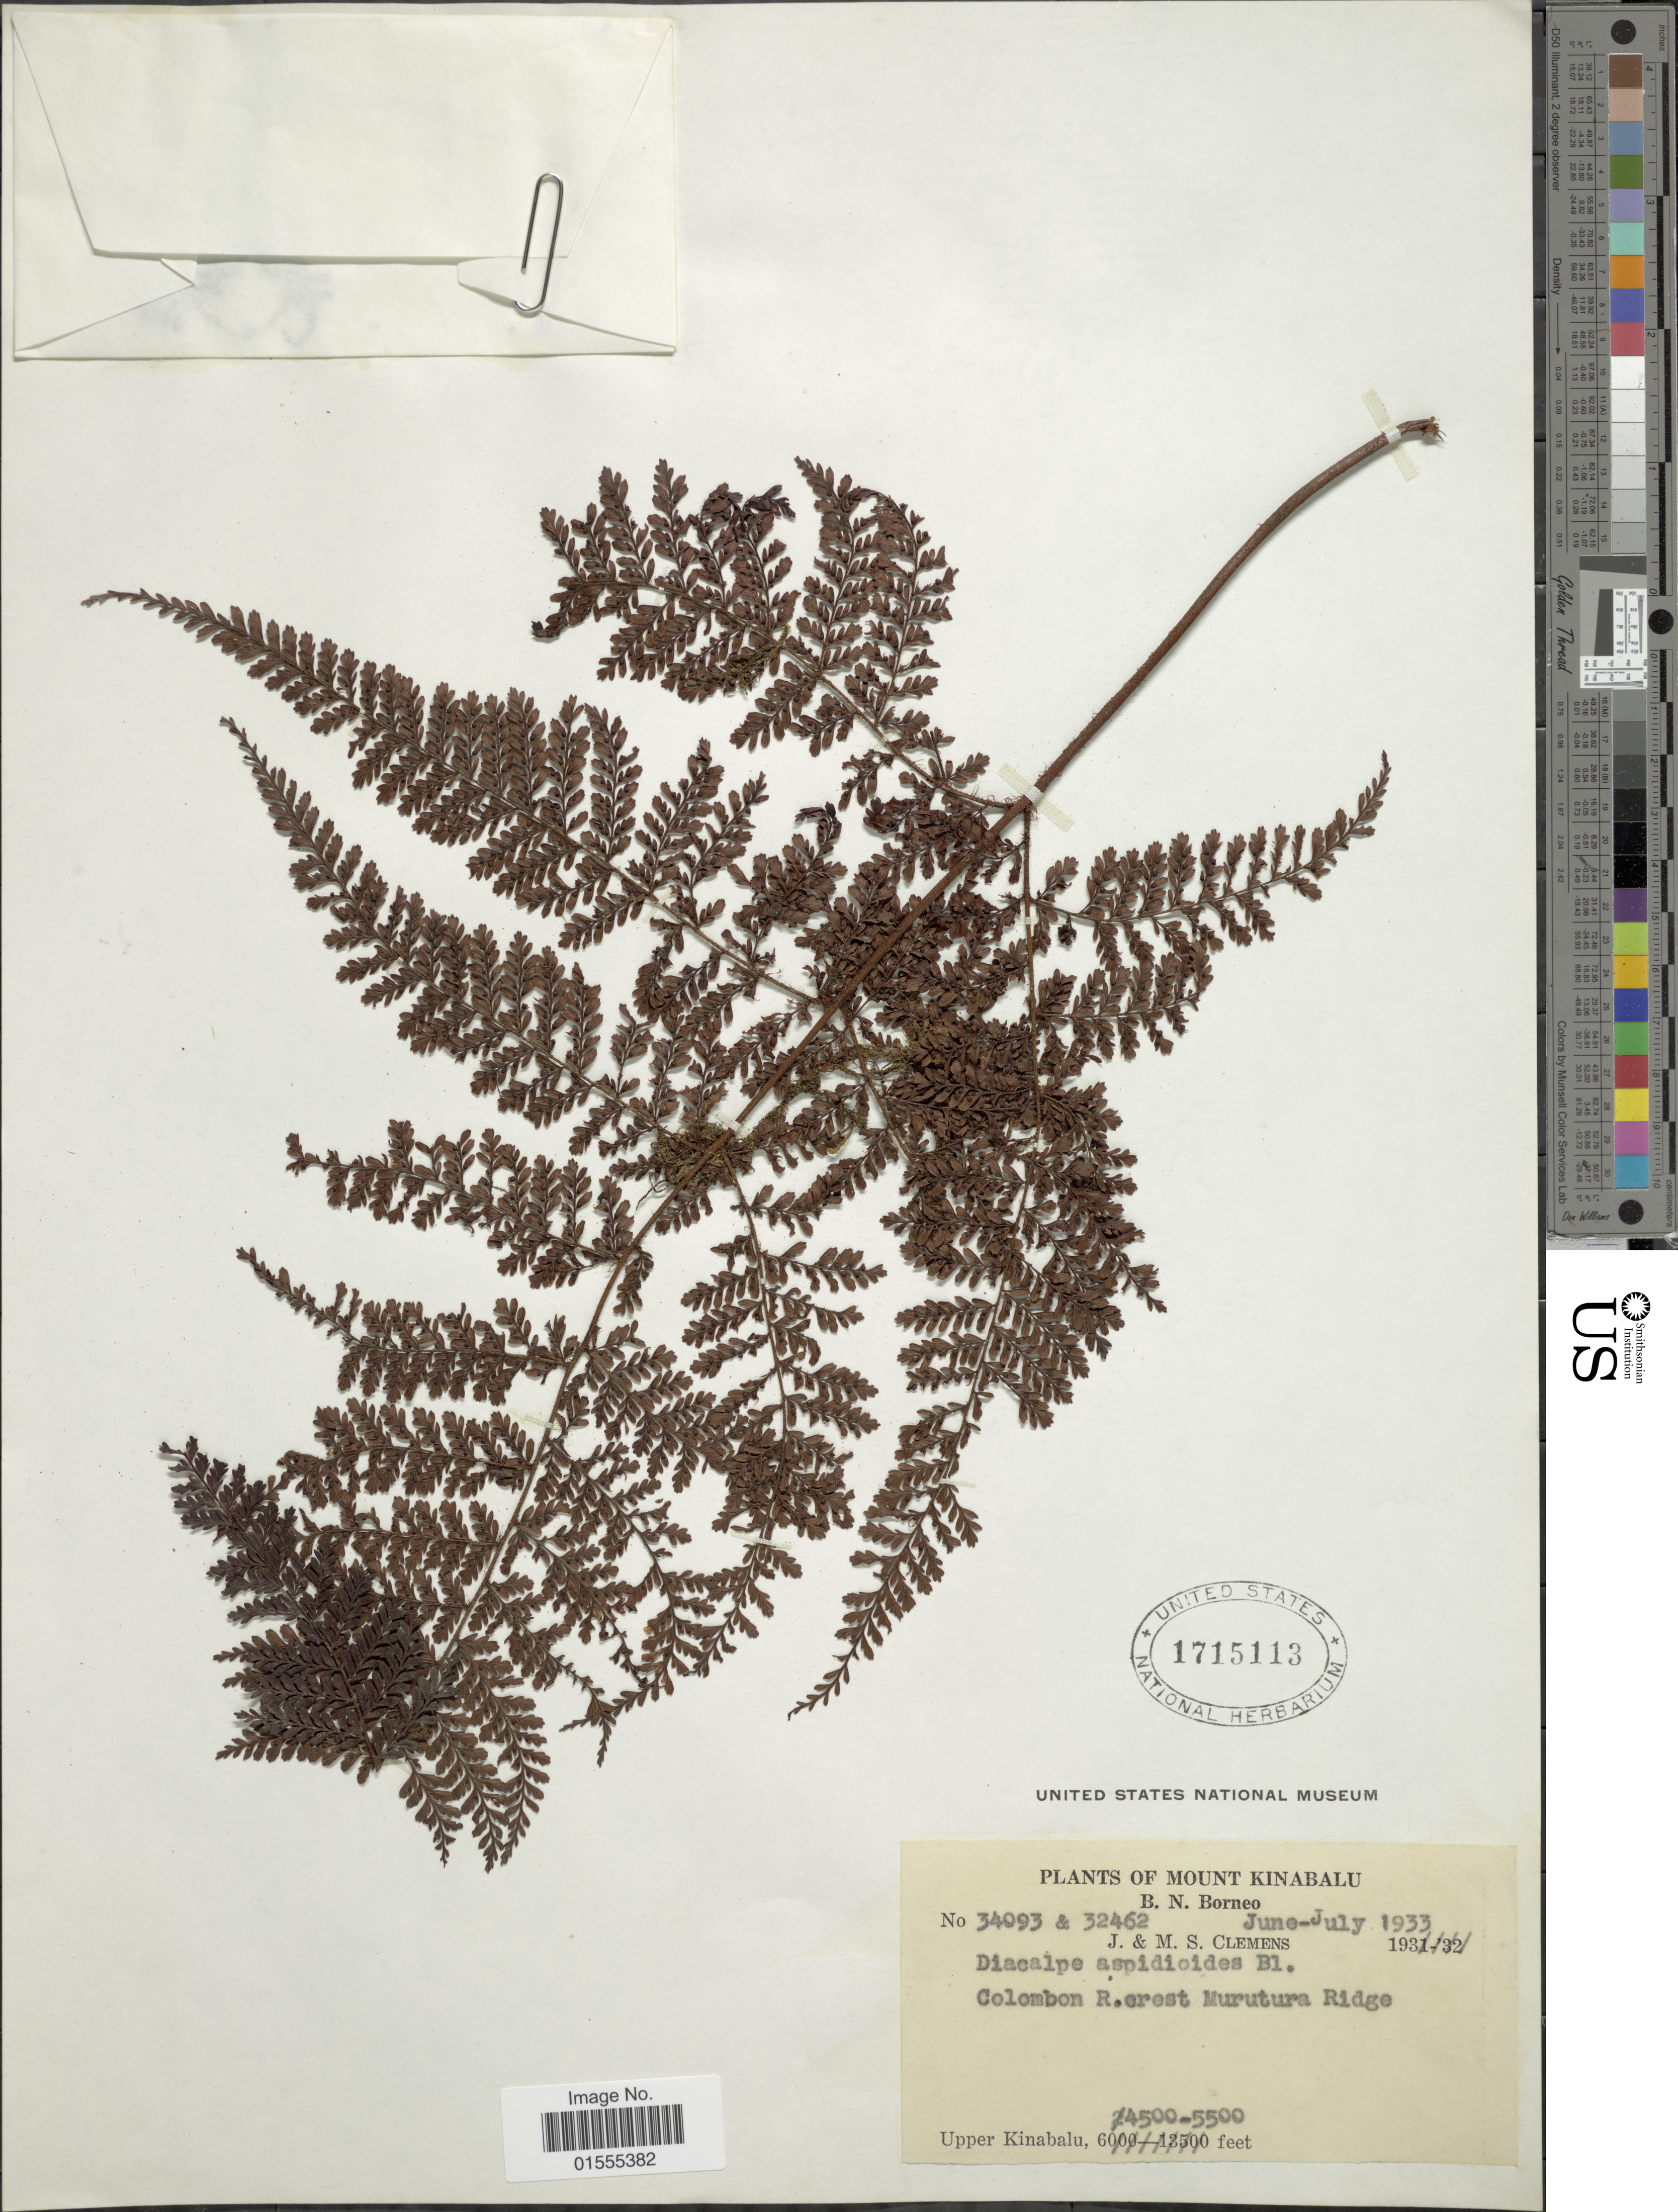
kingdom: Plantae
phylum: Tracheophyta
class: Polypodiopsida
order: Polypodiales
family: Dryopteridaceae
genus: Dryopteris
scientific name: Dryopteris pseudocaenopteris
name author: (Kunze) Li Bing Zhang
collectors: J. Clemens & M. S. Clemens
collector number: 34093/32462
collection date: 1933-06/1933-07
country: Malaysia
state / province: Sabah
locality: Mount Kinabalu, B.N. Borneo, Upper Kinabalu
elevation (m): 1372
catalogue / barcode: US 1715113